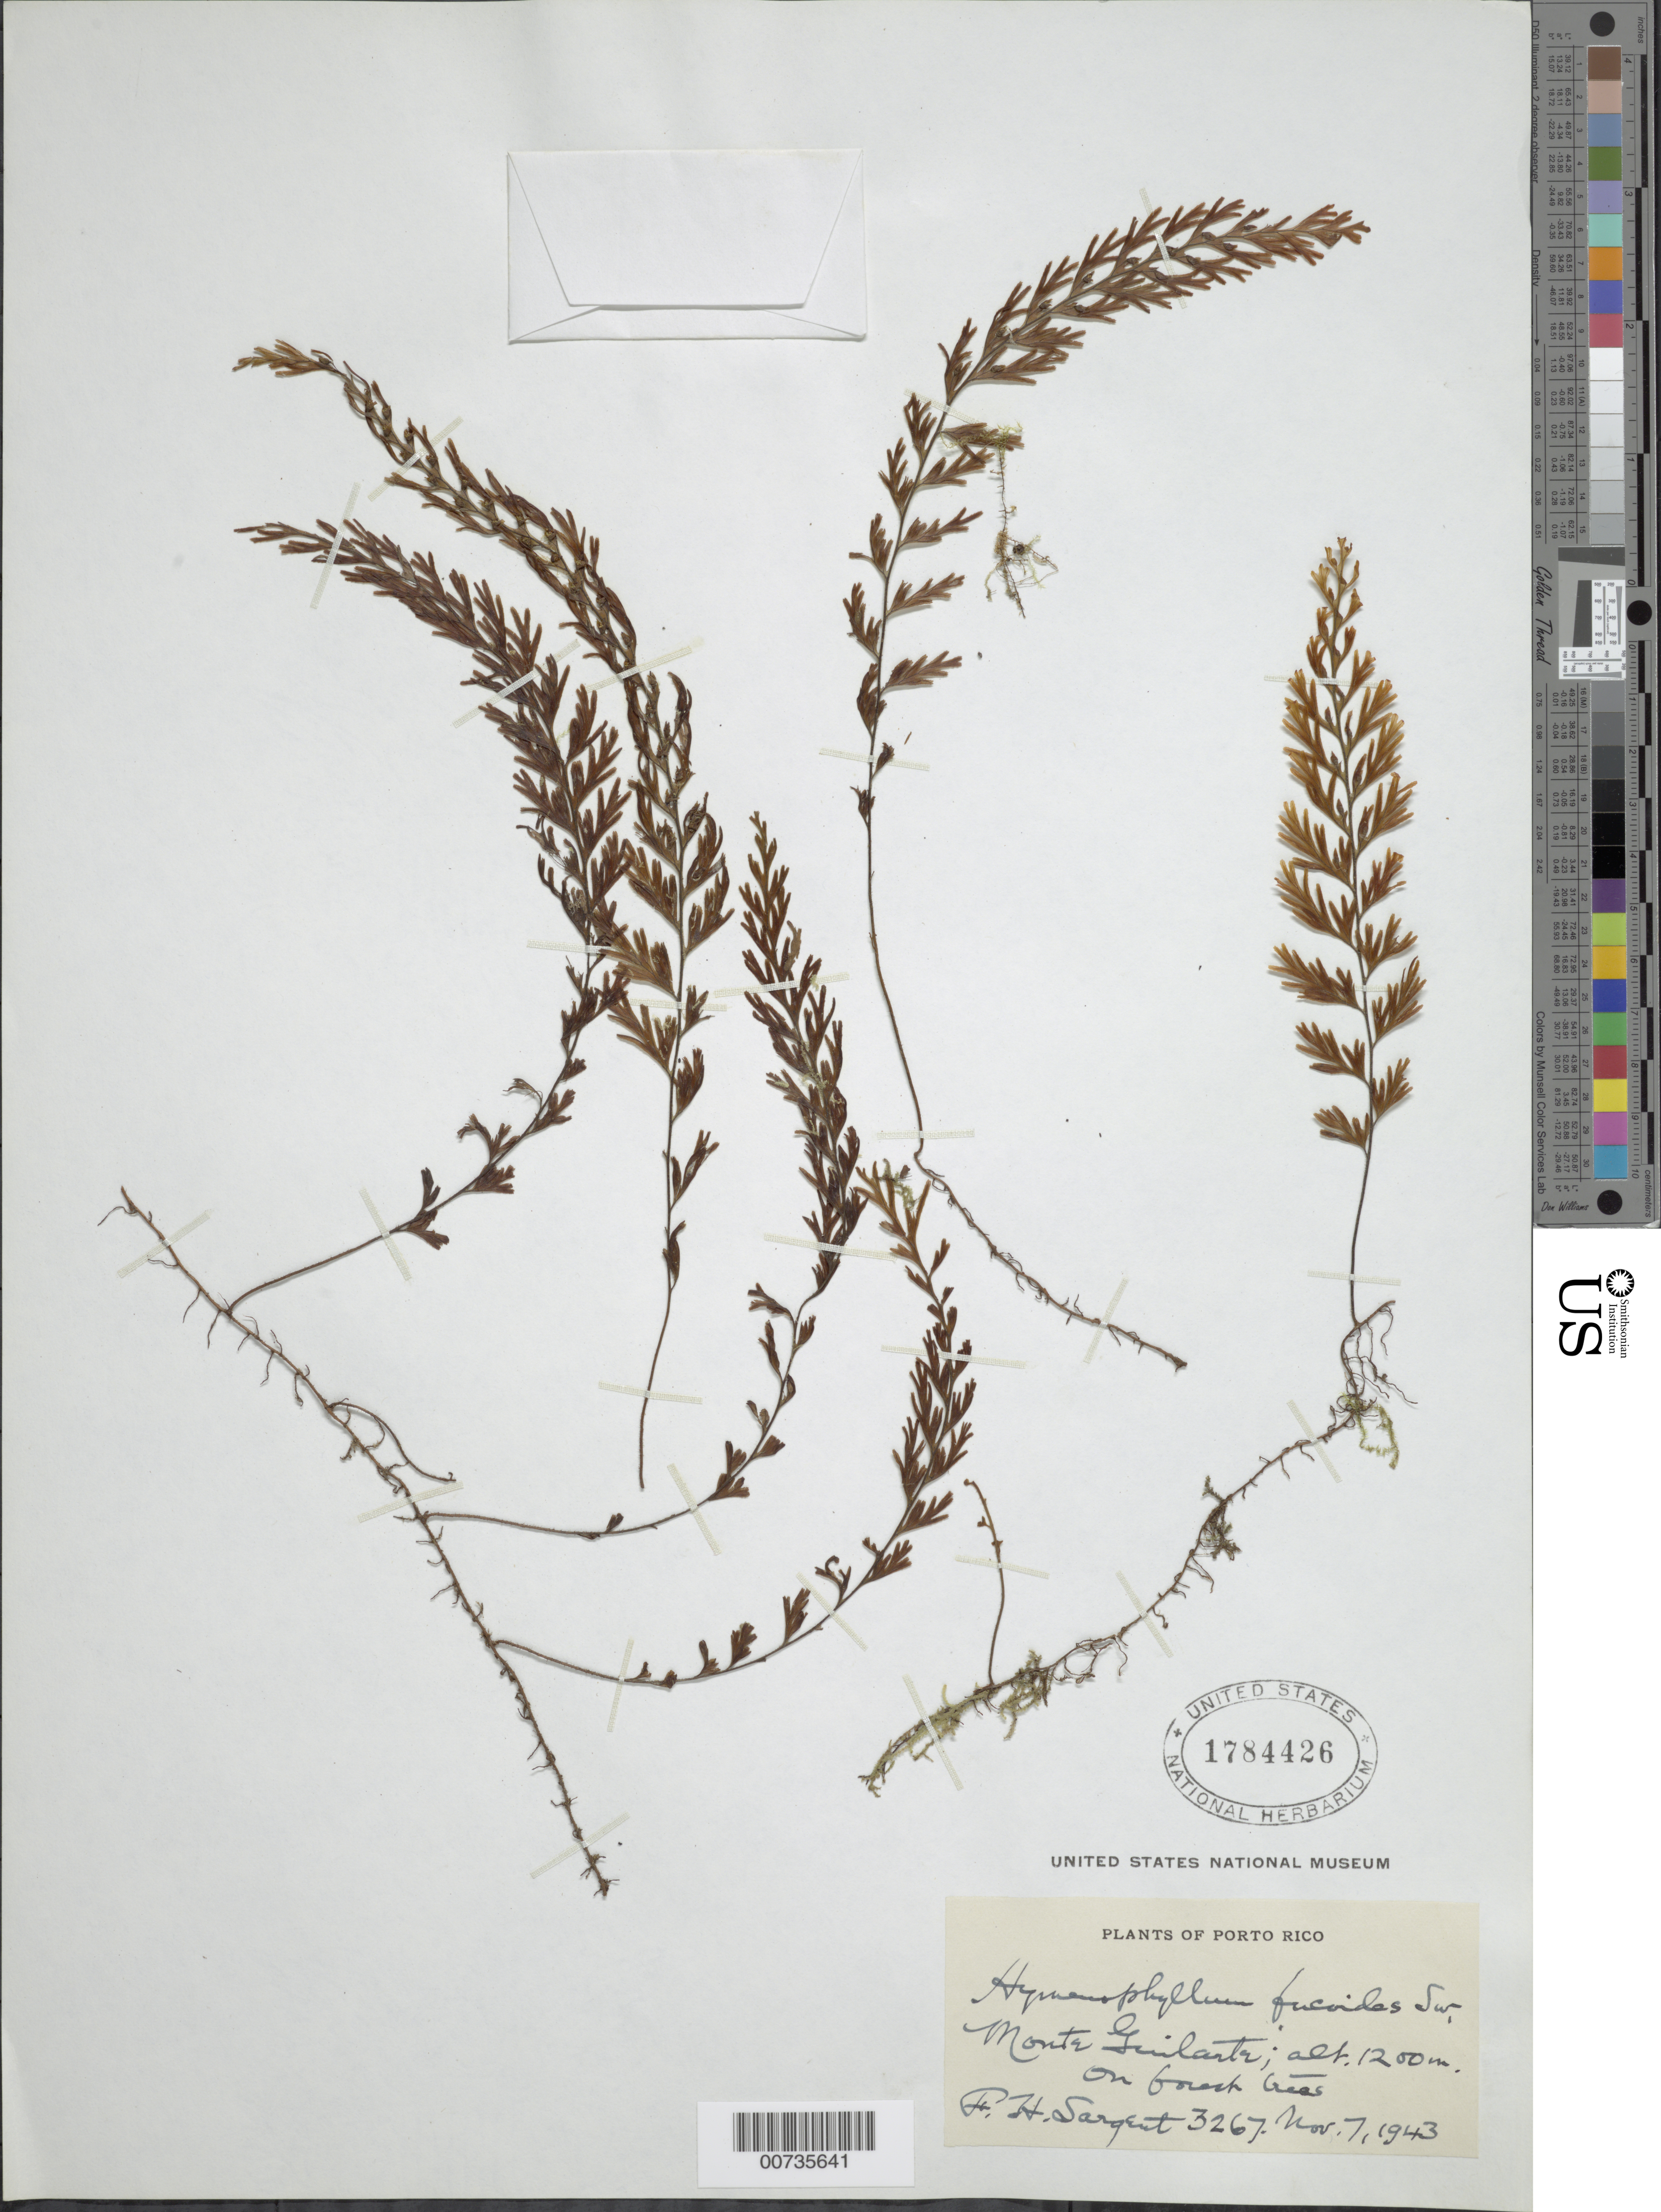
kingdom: Plantae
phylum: Tracheophyta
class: Polypodiopsida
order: Hymenophyllales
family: Hymenophyllaceae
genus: Hymenophyllum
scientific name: Hymenophyllum fucoides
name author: (Sw.) Sw.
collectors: F. H. Sargent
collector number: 3267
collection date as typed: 07 Nov 1943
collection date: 1943-11-07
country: Puerto Rico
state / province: Adjuntas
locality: Monte Guillarte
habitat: On forest trees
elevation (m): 1200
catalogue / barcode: US 1784426